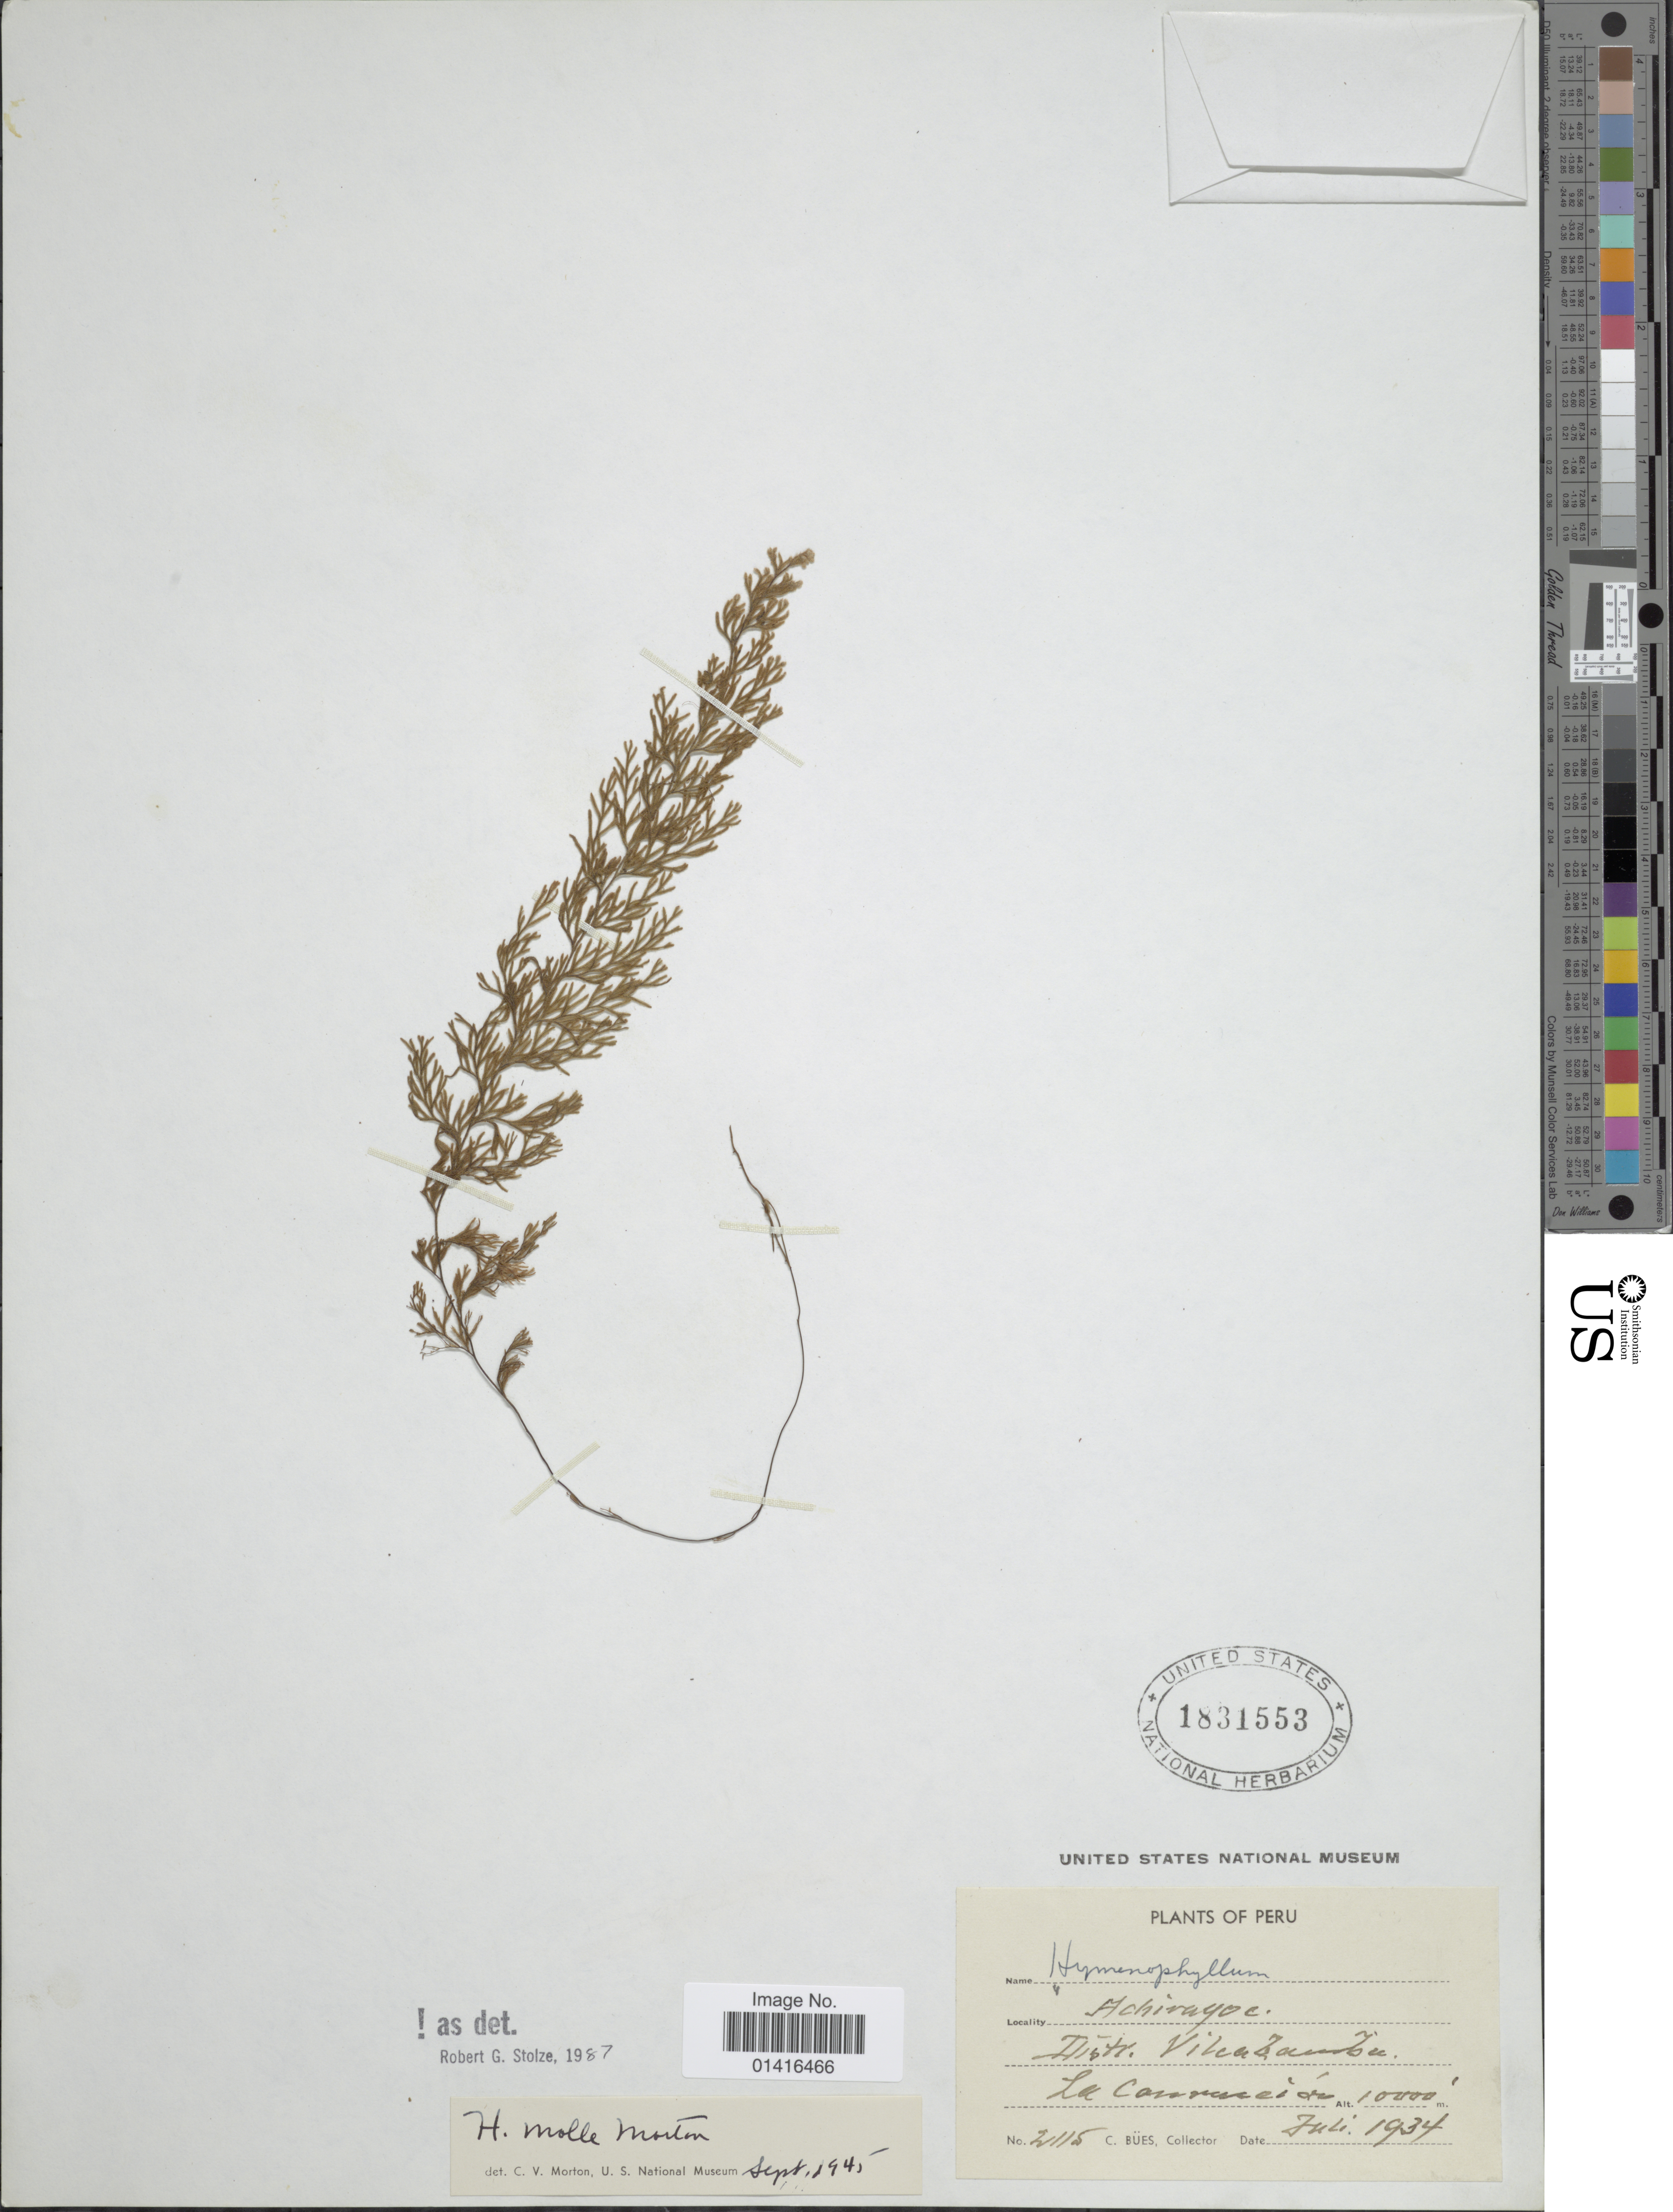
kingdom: Plantae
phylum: Tracheophyta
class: Polypodiopsida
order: Hymenophyllales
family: Hymenophyllaceae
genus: Hymenophyllum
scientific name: Hymenophyllum molle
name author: C.V. Morton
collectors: C. Bues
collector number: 2115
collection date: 1934-07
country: Peru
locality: Achiragoe. Distr. Vilcabamba. La Conveción.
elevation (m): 3048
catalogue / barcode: US 1831553